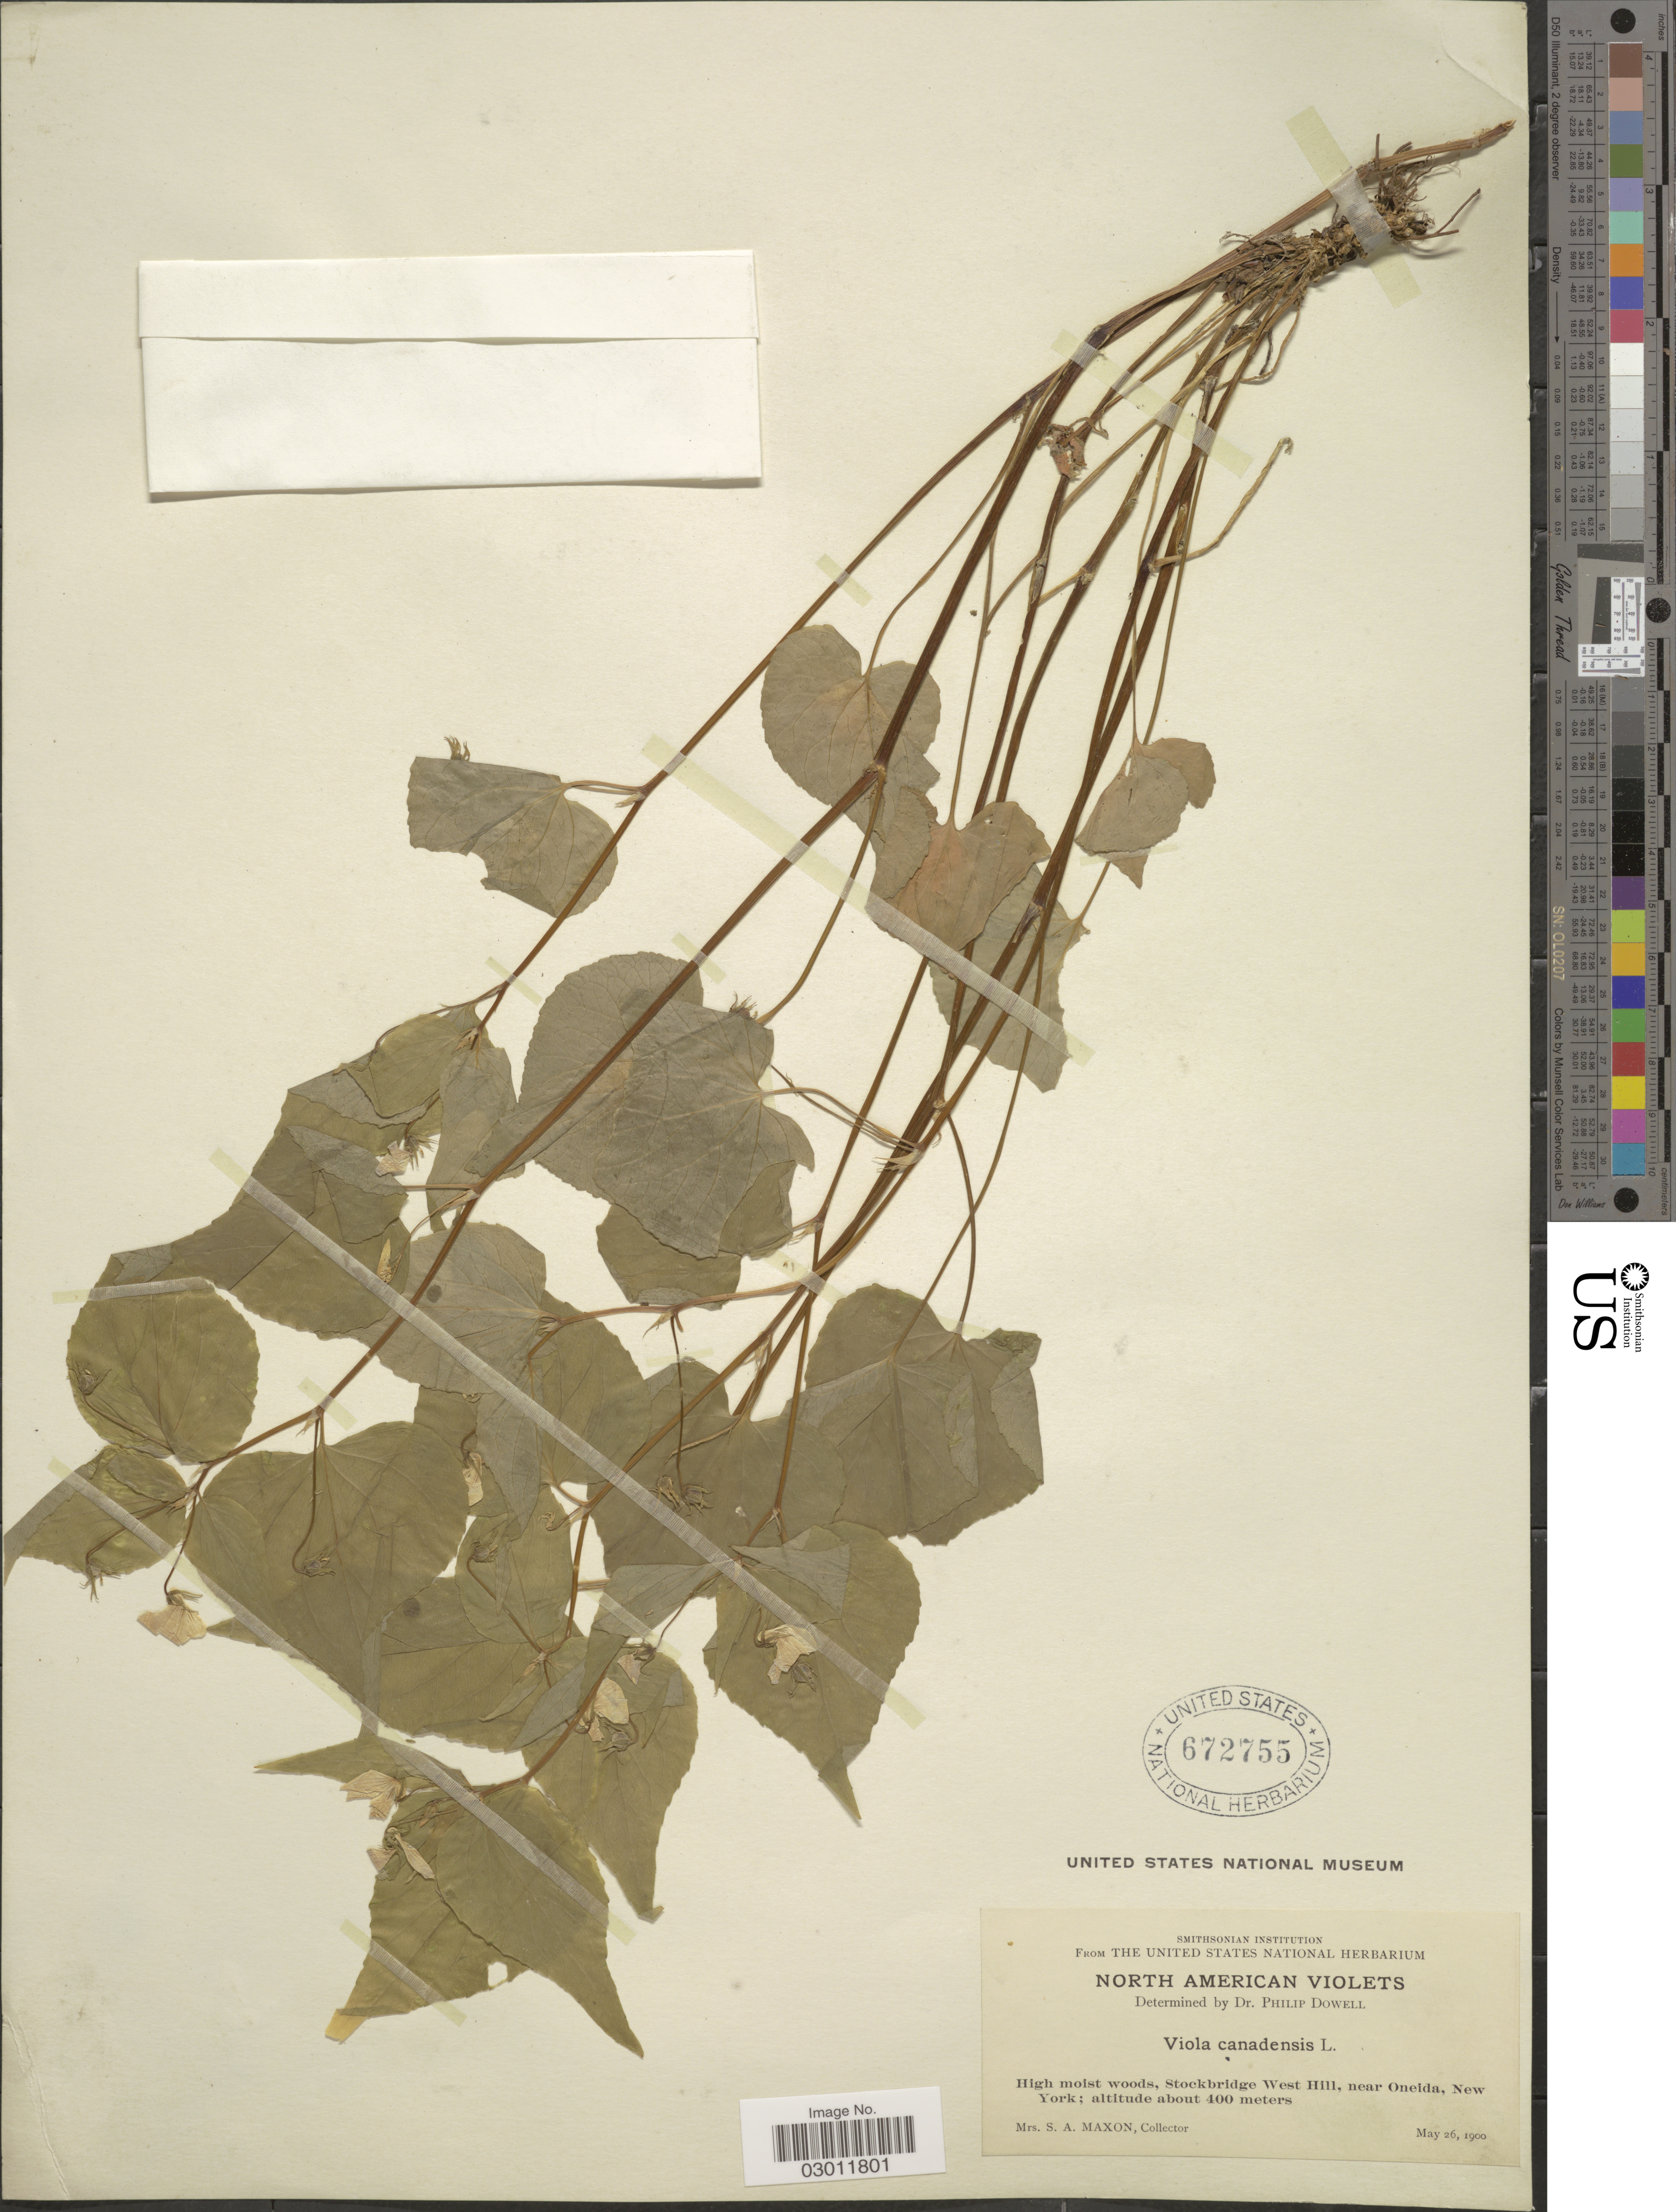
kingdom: Plantae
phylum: Tracheophyta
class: Magnoliopsida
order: Malpighiales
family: Violaceae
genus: Viola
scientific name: Viola canadensis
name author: L.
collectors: S. Maxon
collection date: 1900-05-26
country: United States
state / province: New York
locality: Stockbridge West Hill, near Oneida.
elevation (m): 400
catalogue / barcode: US 672755